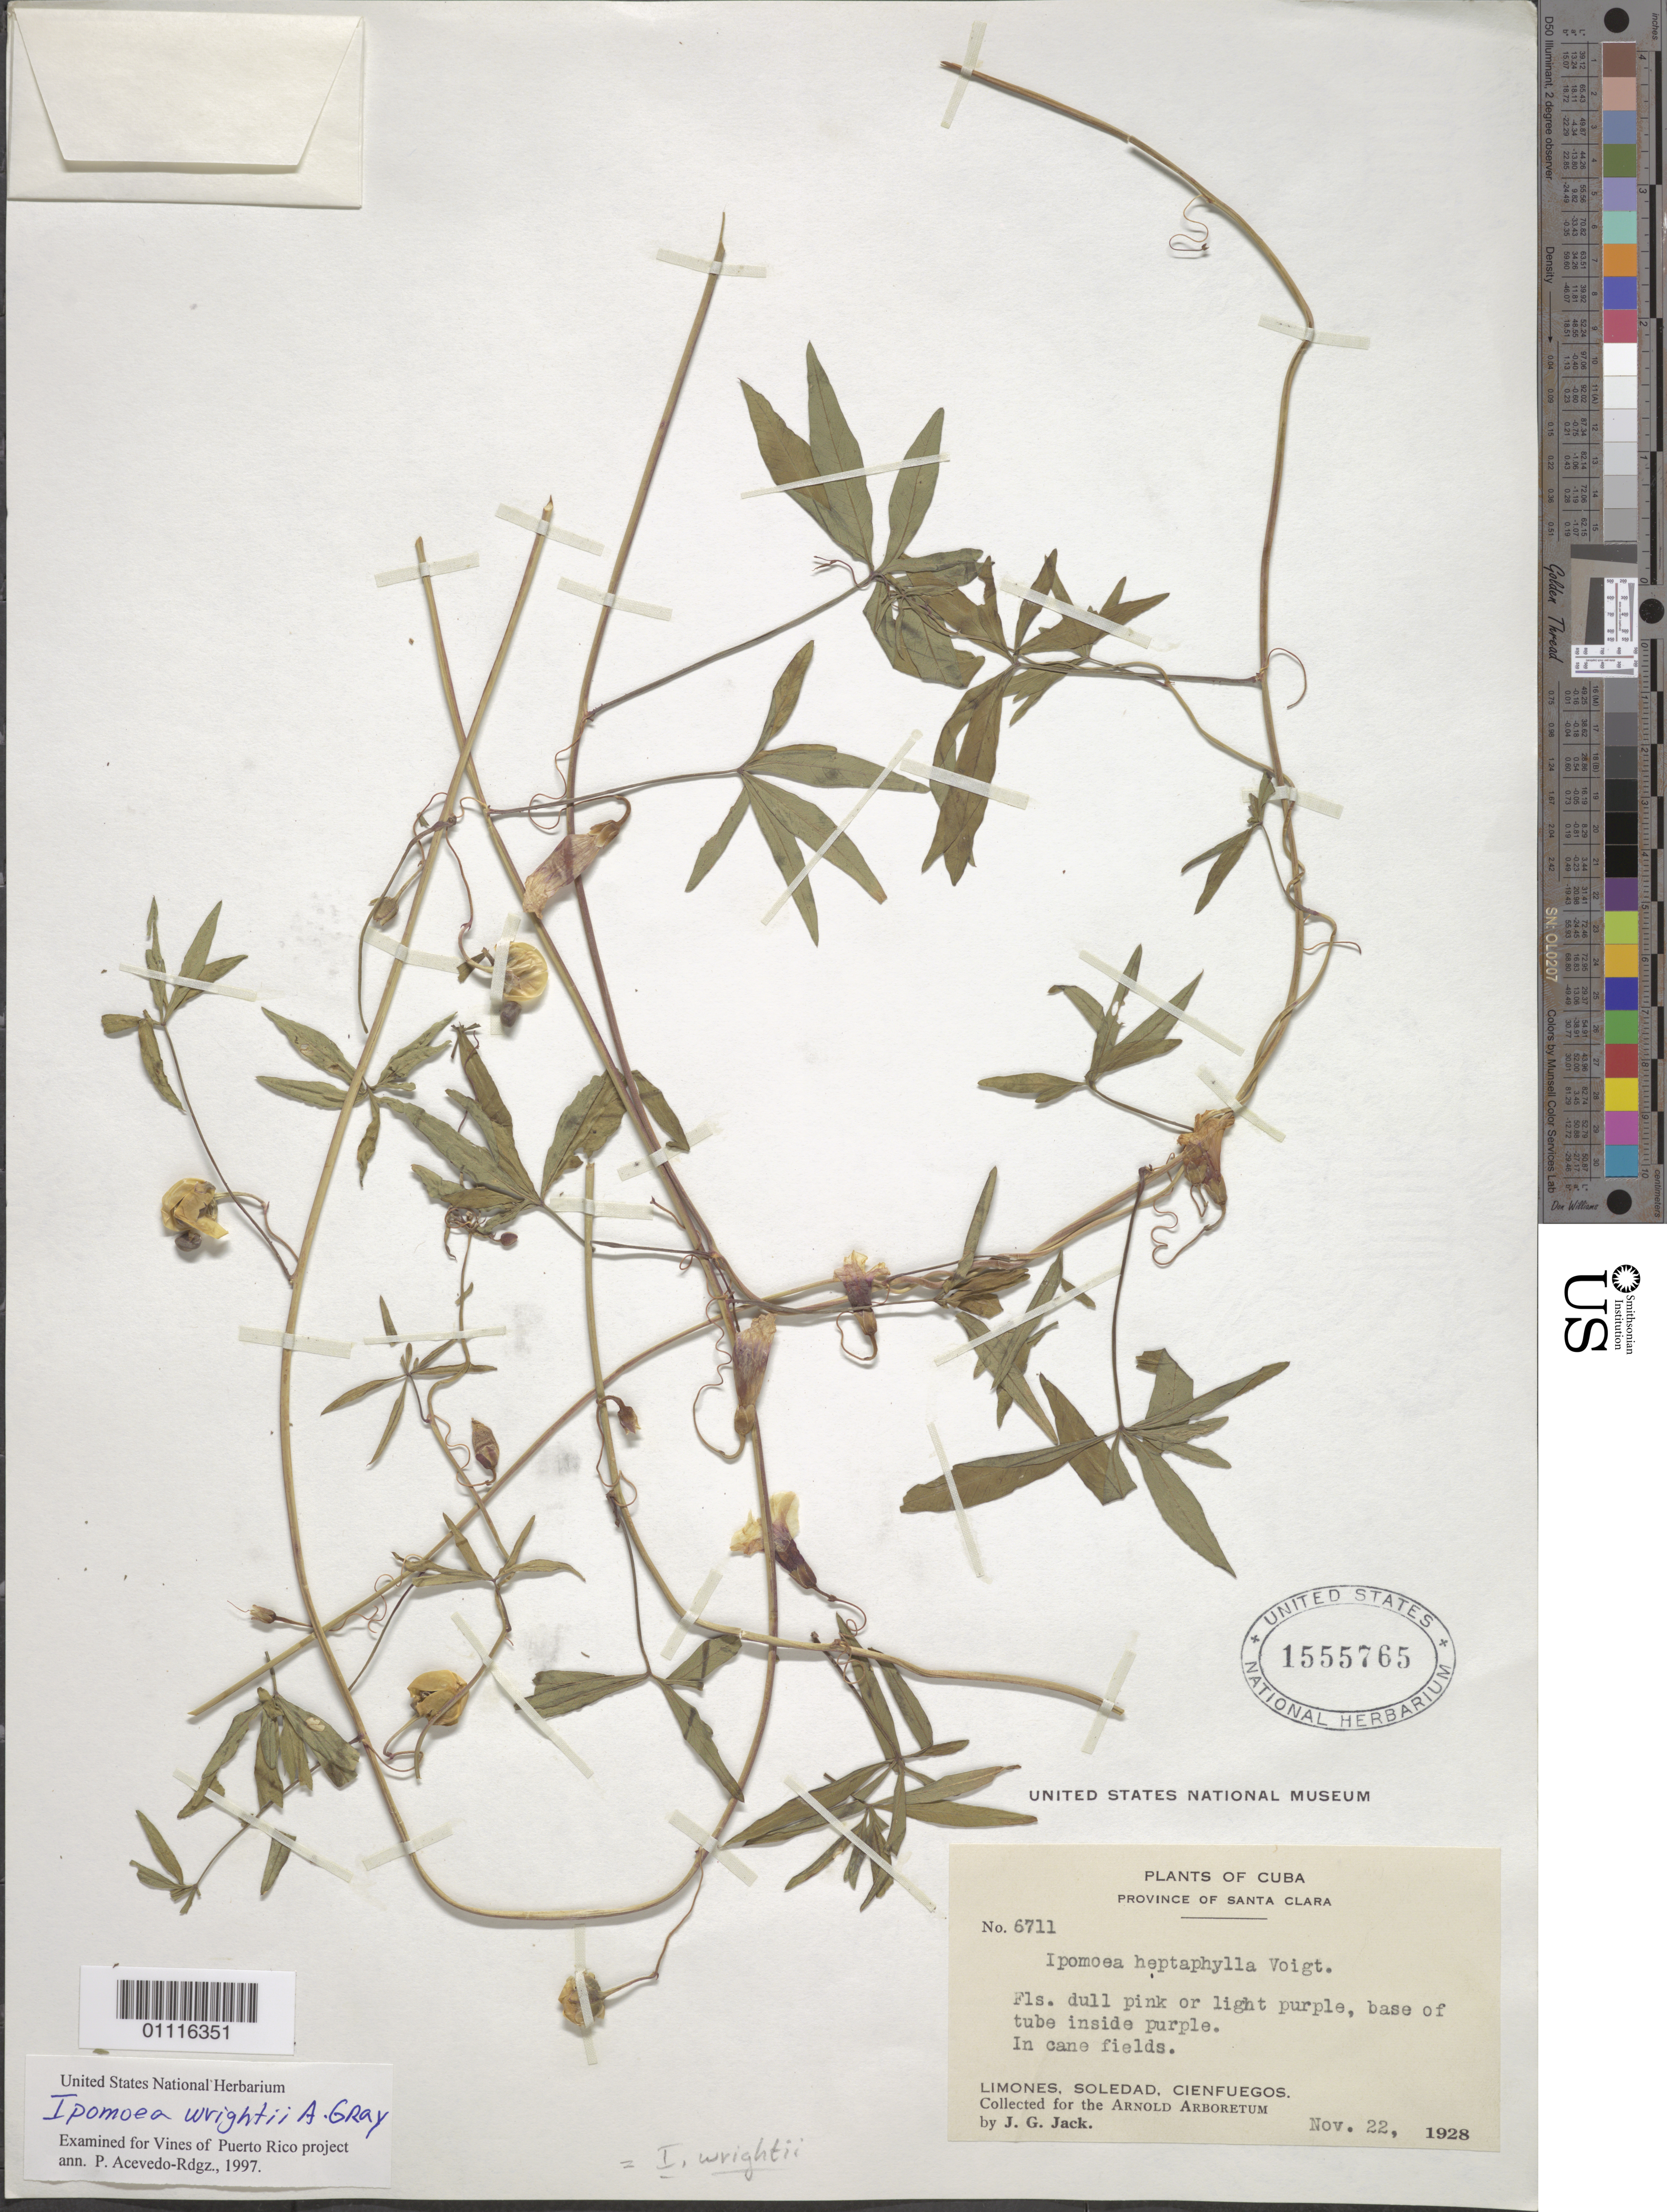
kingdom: Plantae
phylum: Tracheophyta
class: Magnoliopsida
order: Solanales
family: Convolvulaceae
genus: Ipomoea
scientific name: Ipomoea wrightii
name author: A. Gray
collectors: J. G. Jack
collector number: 6711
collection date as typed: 22 Nov 1928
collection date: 1928-11-22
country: Cuba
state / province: Cienfuegos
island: Cuba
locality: Limones, Soledad In cane fields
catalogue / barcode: US 1555765